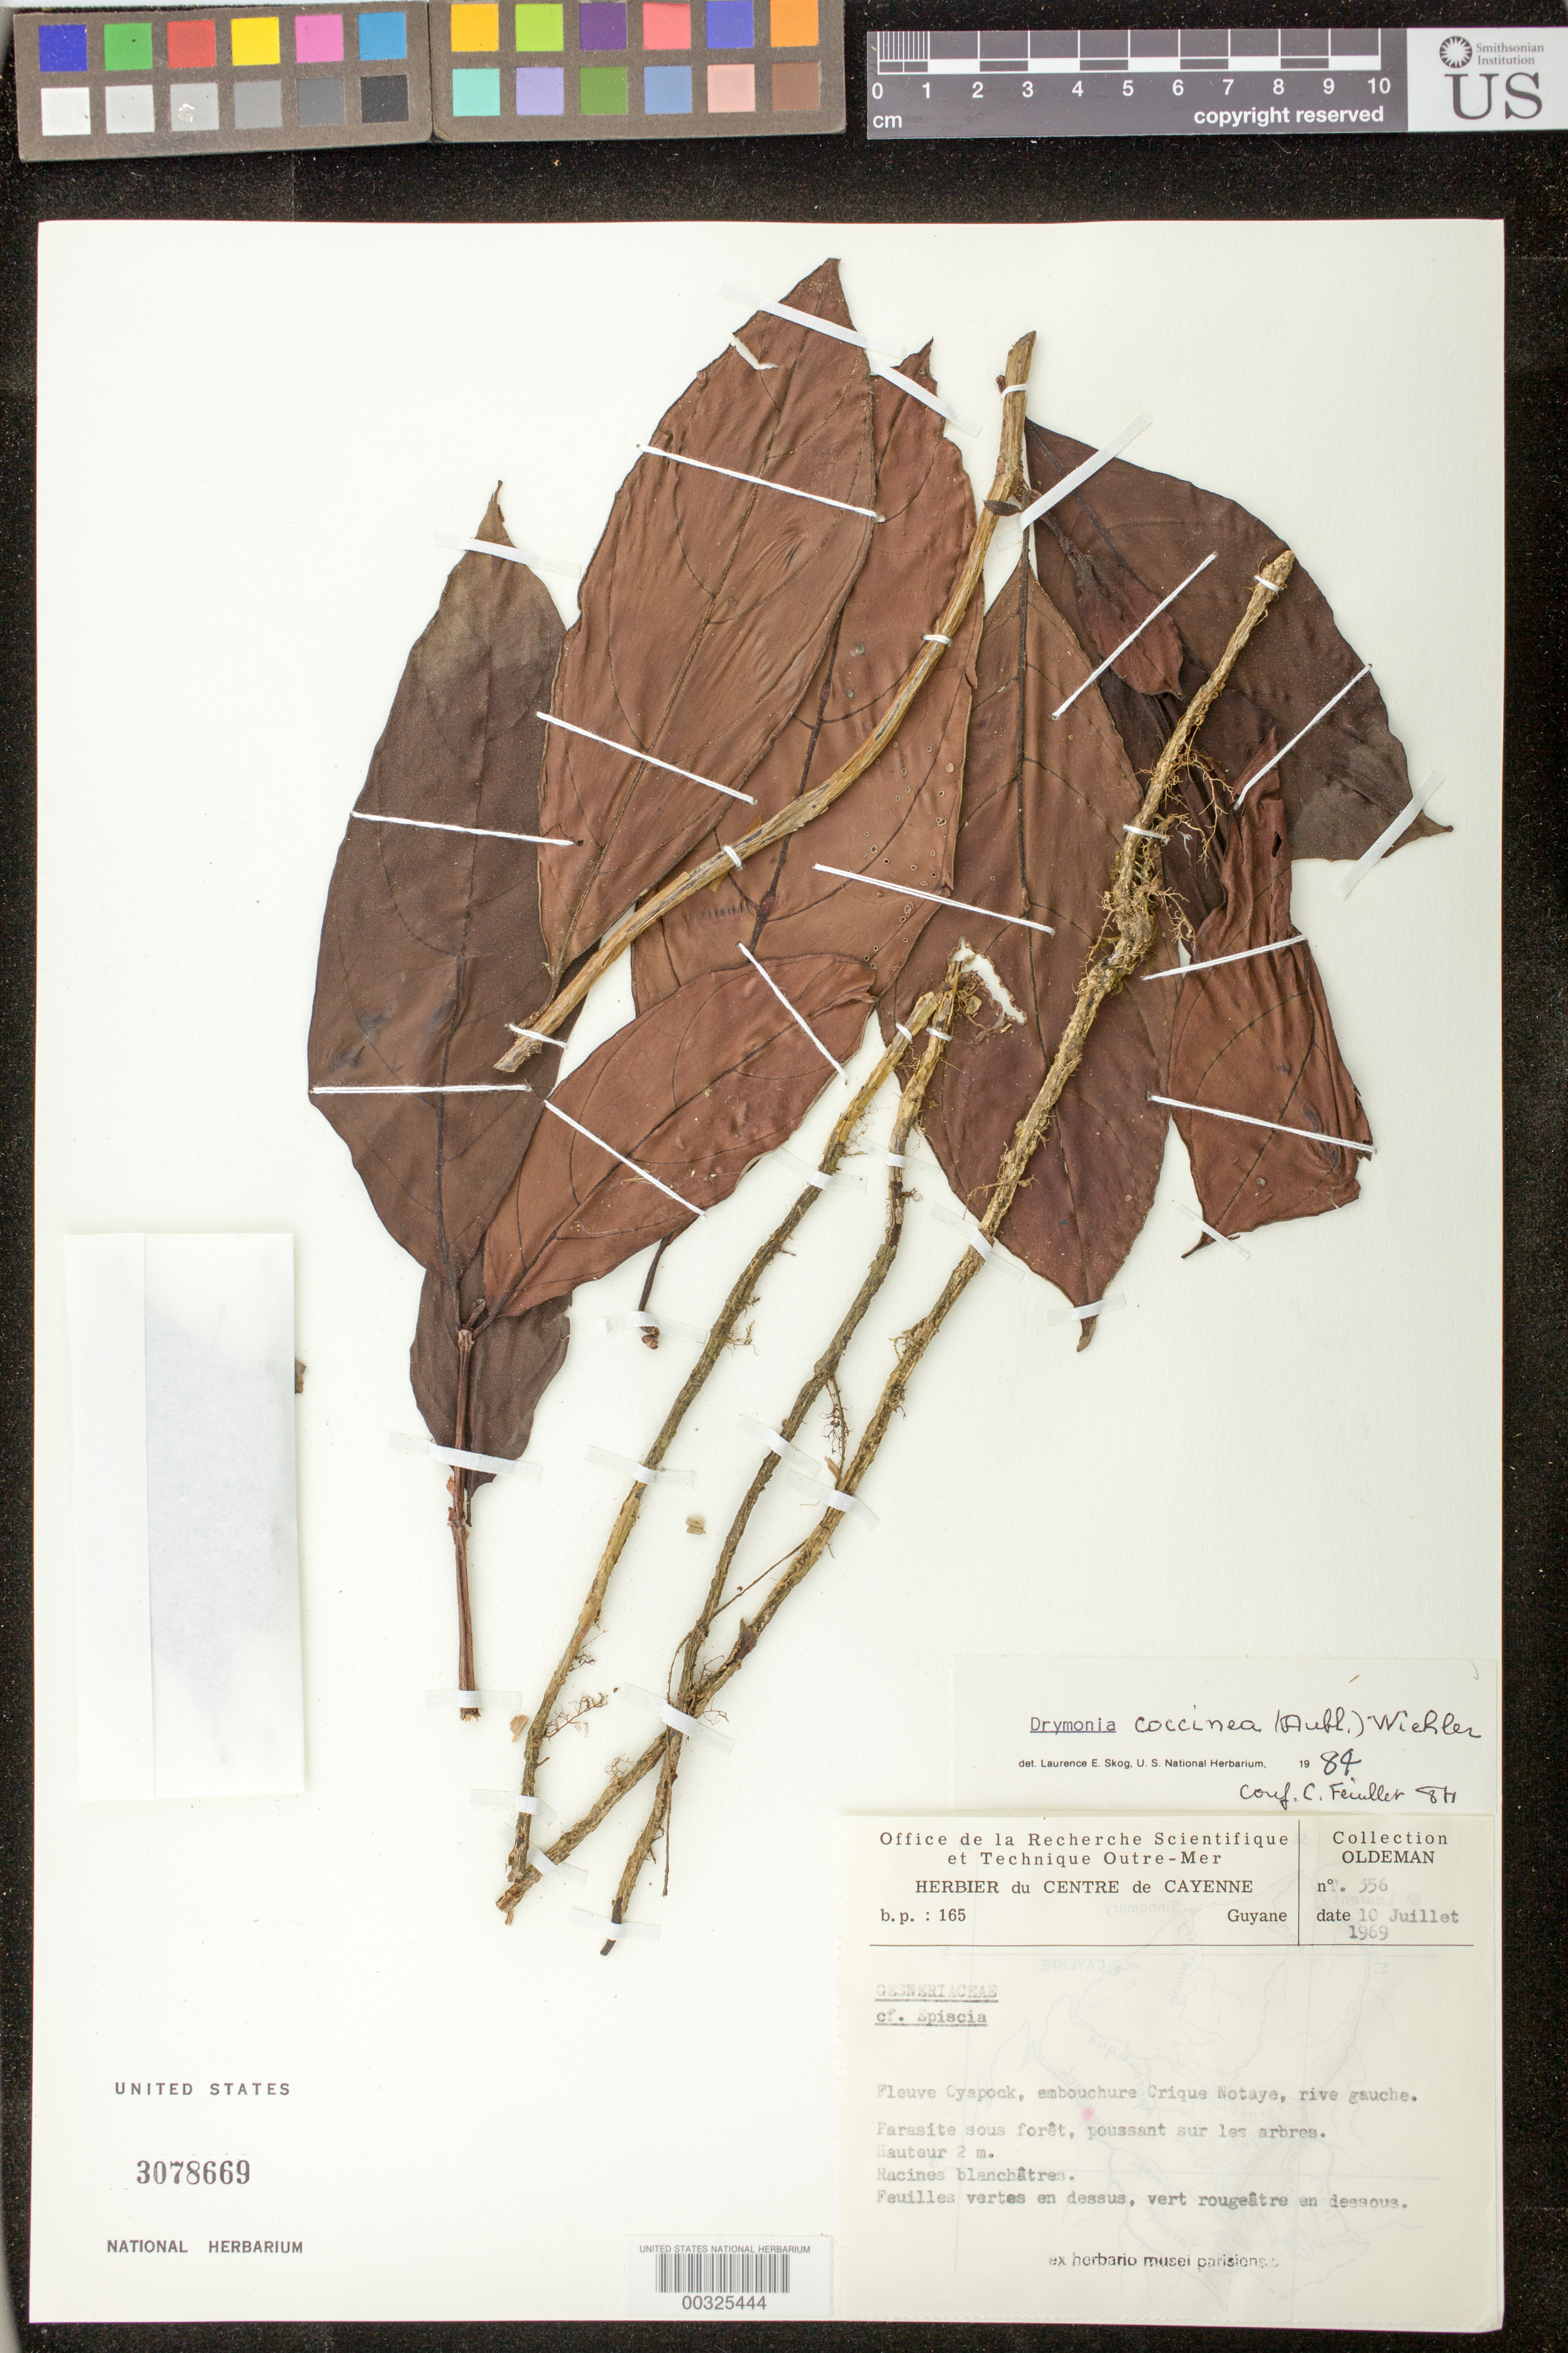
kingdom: Plantae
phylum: Tracheophyta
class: Magnoliopsida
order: Lamiales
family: Gesneriaceae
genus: Drymonia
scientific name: Drymonia coccinea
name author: (Aubl.) Wiehler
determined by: Skog, Laurence E.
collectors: R. Oldeman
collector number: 356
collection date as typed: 10 Jul 1969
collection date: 1969-07-10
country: French Guiana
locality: Fleuve Oyapock, embouchure Crique Notaye, rive gauche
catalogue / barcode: US 3078669